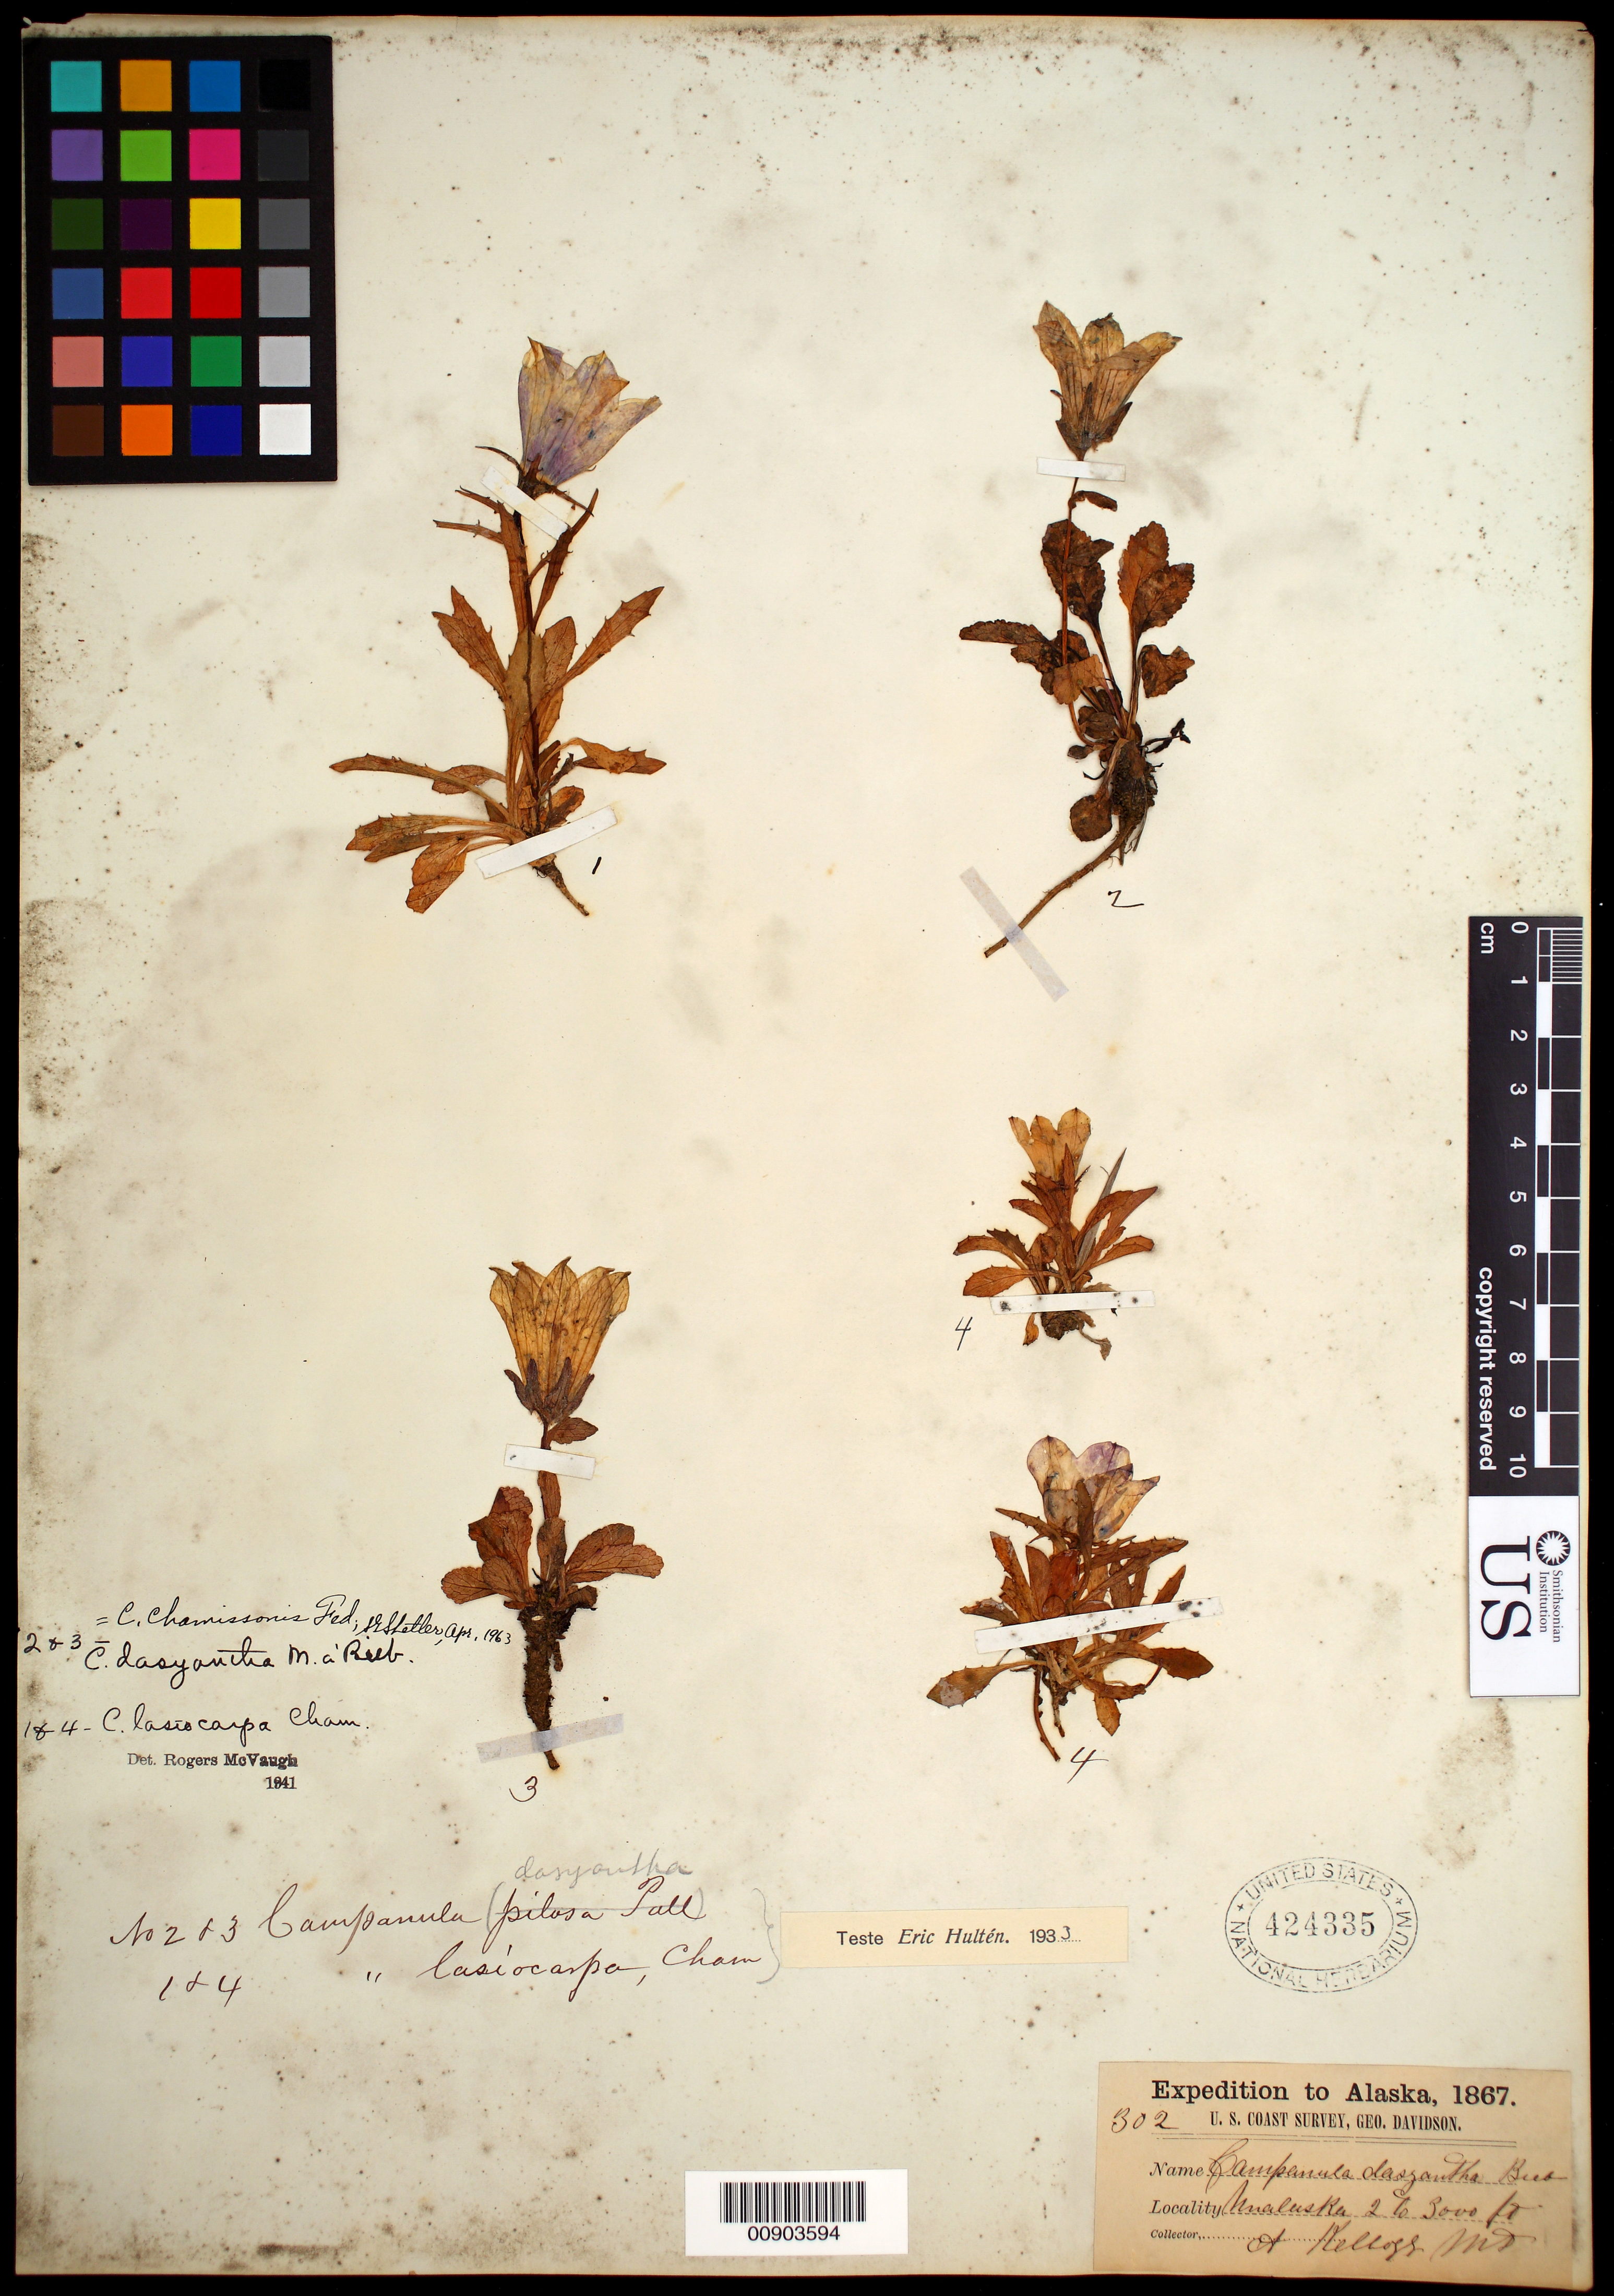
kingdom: Plantae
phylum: Tracheophyta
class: Magnoliopsida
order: Asterales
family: Campanulaceae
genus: Campanula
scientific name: Campanula chamissonis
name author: Fedorov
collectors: A. Kellogg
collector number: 302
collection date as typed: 1867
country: United States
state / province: Alaska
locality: Unalaska.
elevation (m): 1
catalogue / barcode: US 424335